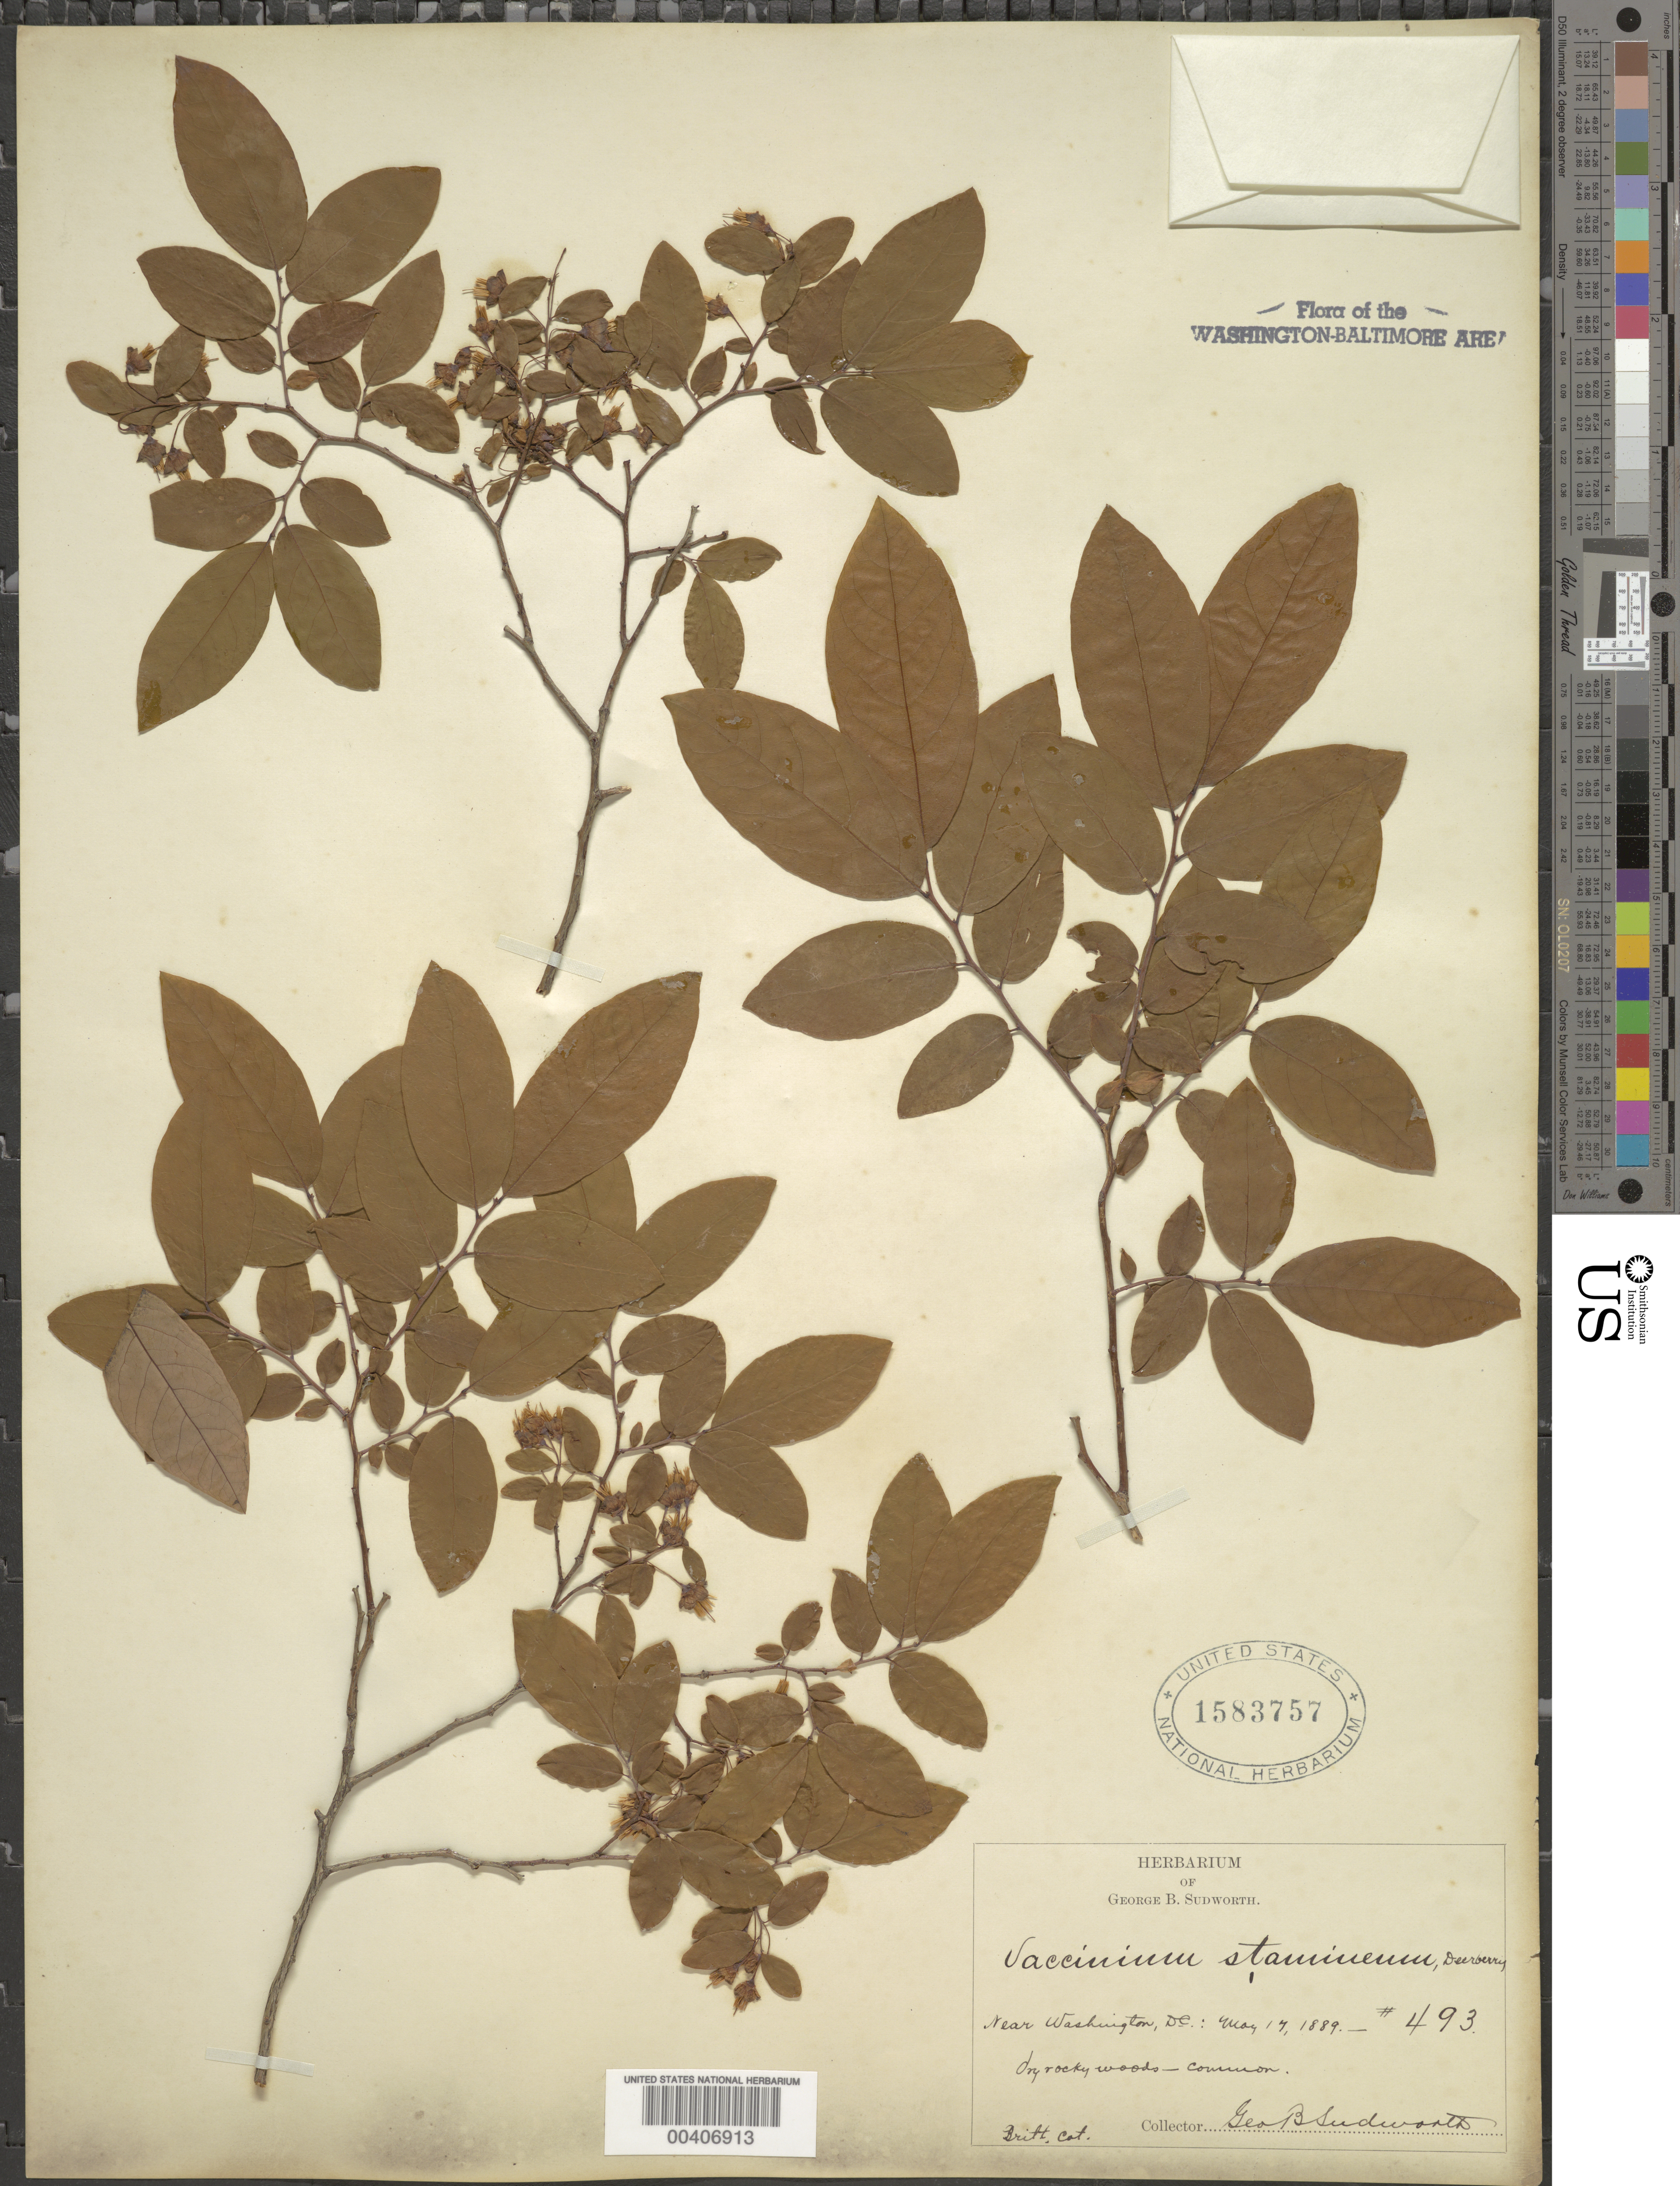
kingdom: Plantae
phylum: Tracheophyta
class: Magnoliopsida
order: Ericales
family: Ericaceae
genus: Vaccinium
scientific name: Vaccinium stamineum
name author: L.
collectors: G. B. Sudworth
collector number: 493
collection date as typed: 17 May 1889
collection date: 1889-05-17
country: United States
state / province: District of Columbia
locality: Near Washington DC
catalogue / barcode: US 1583757